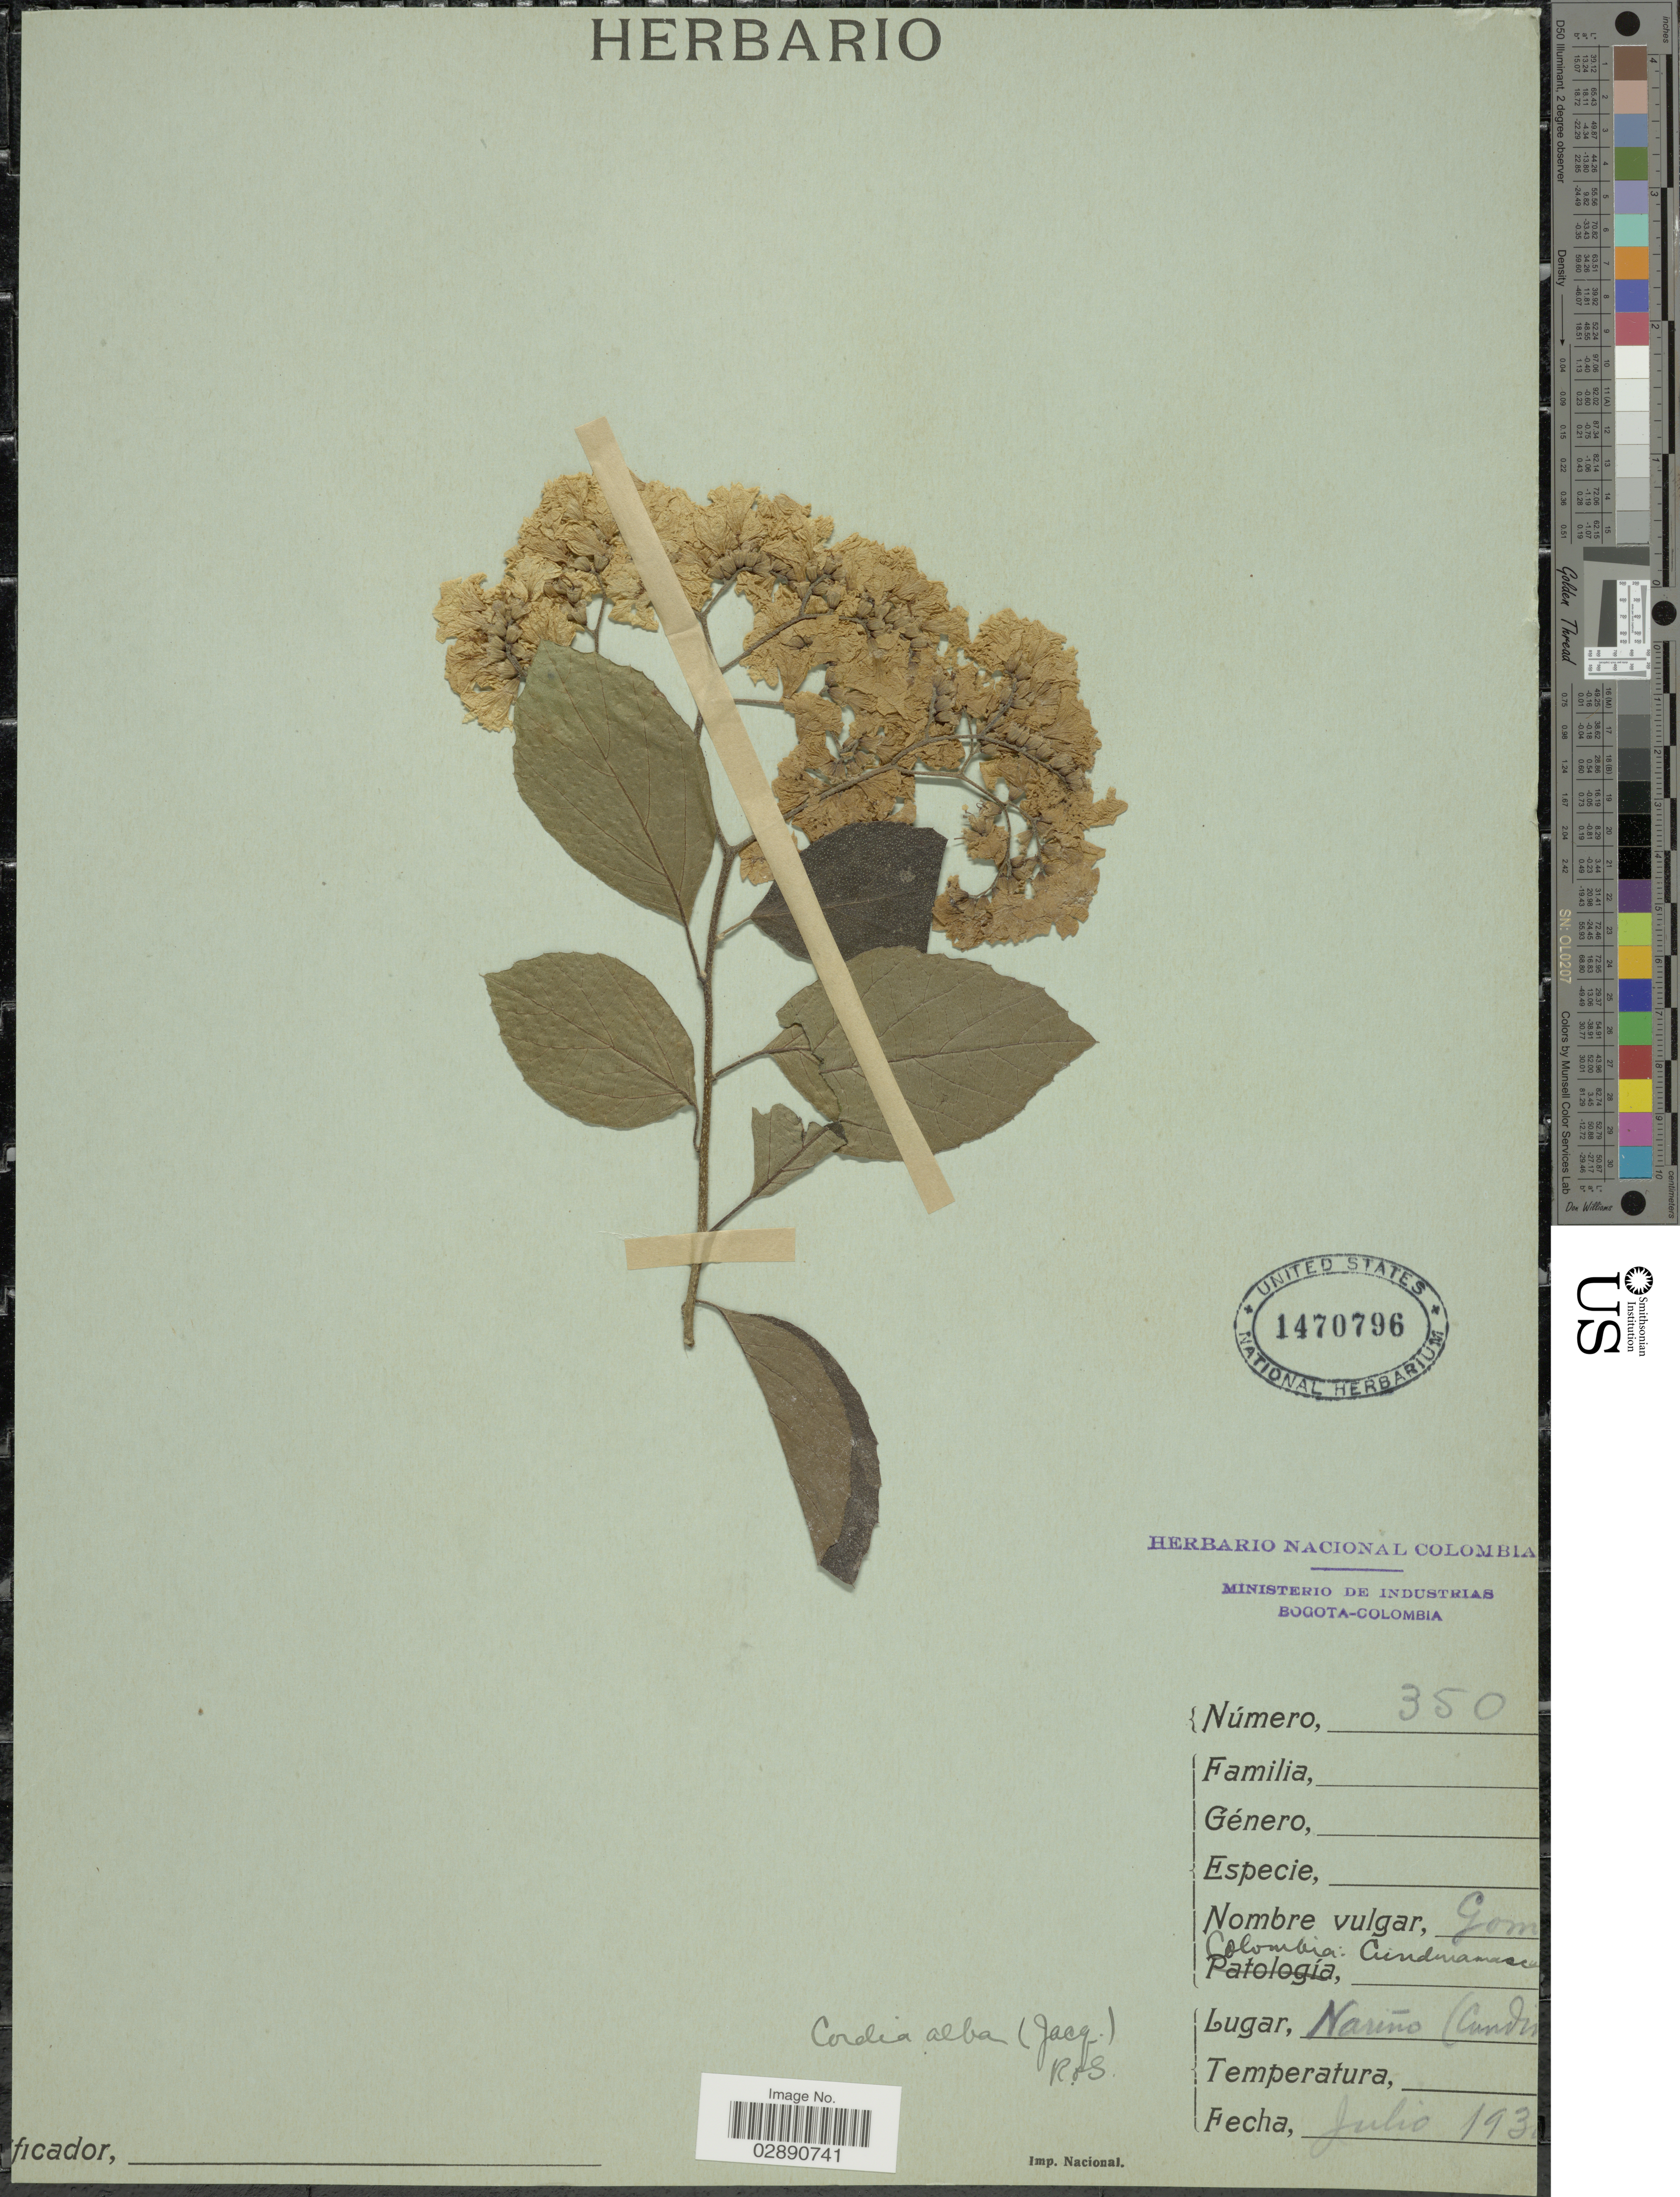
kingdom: Plantae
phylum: Tracheophyta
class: Magnoliopsida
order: Boraginales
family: Cordiaceae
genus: Cordia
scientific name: Cordia dentata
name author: Poir.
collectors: ex herb. Nac. Colomb.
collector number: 350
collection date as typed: Julio 193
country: Colombia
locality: Nariño. Cundinamarca.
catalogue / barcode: US 1470796